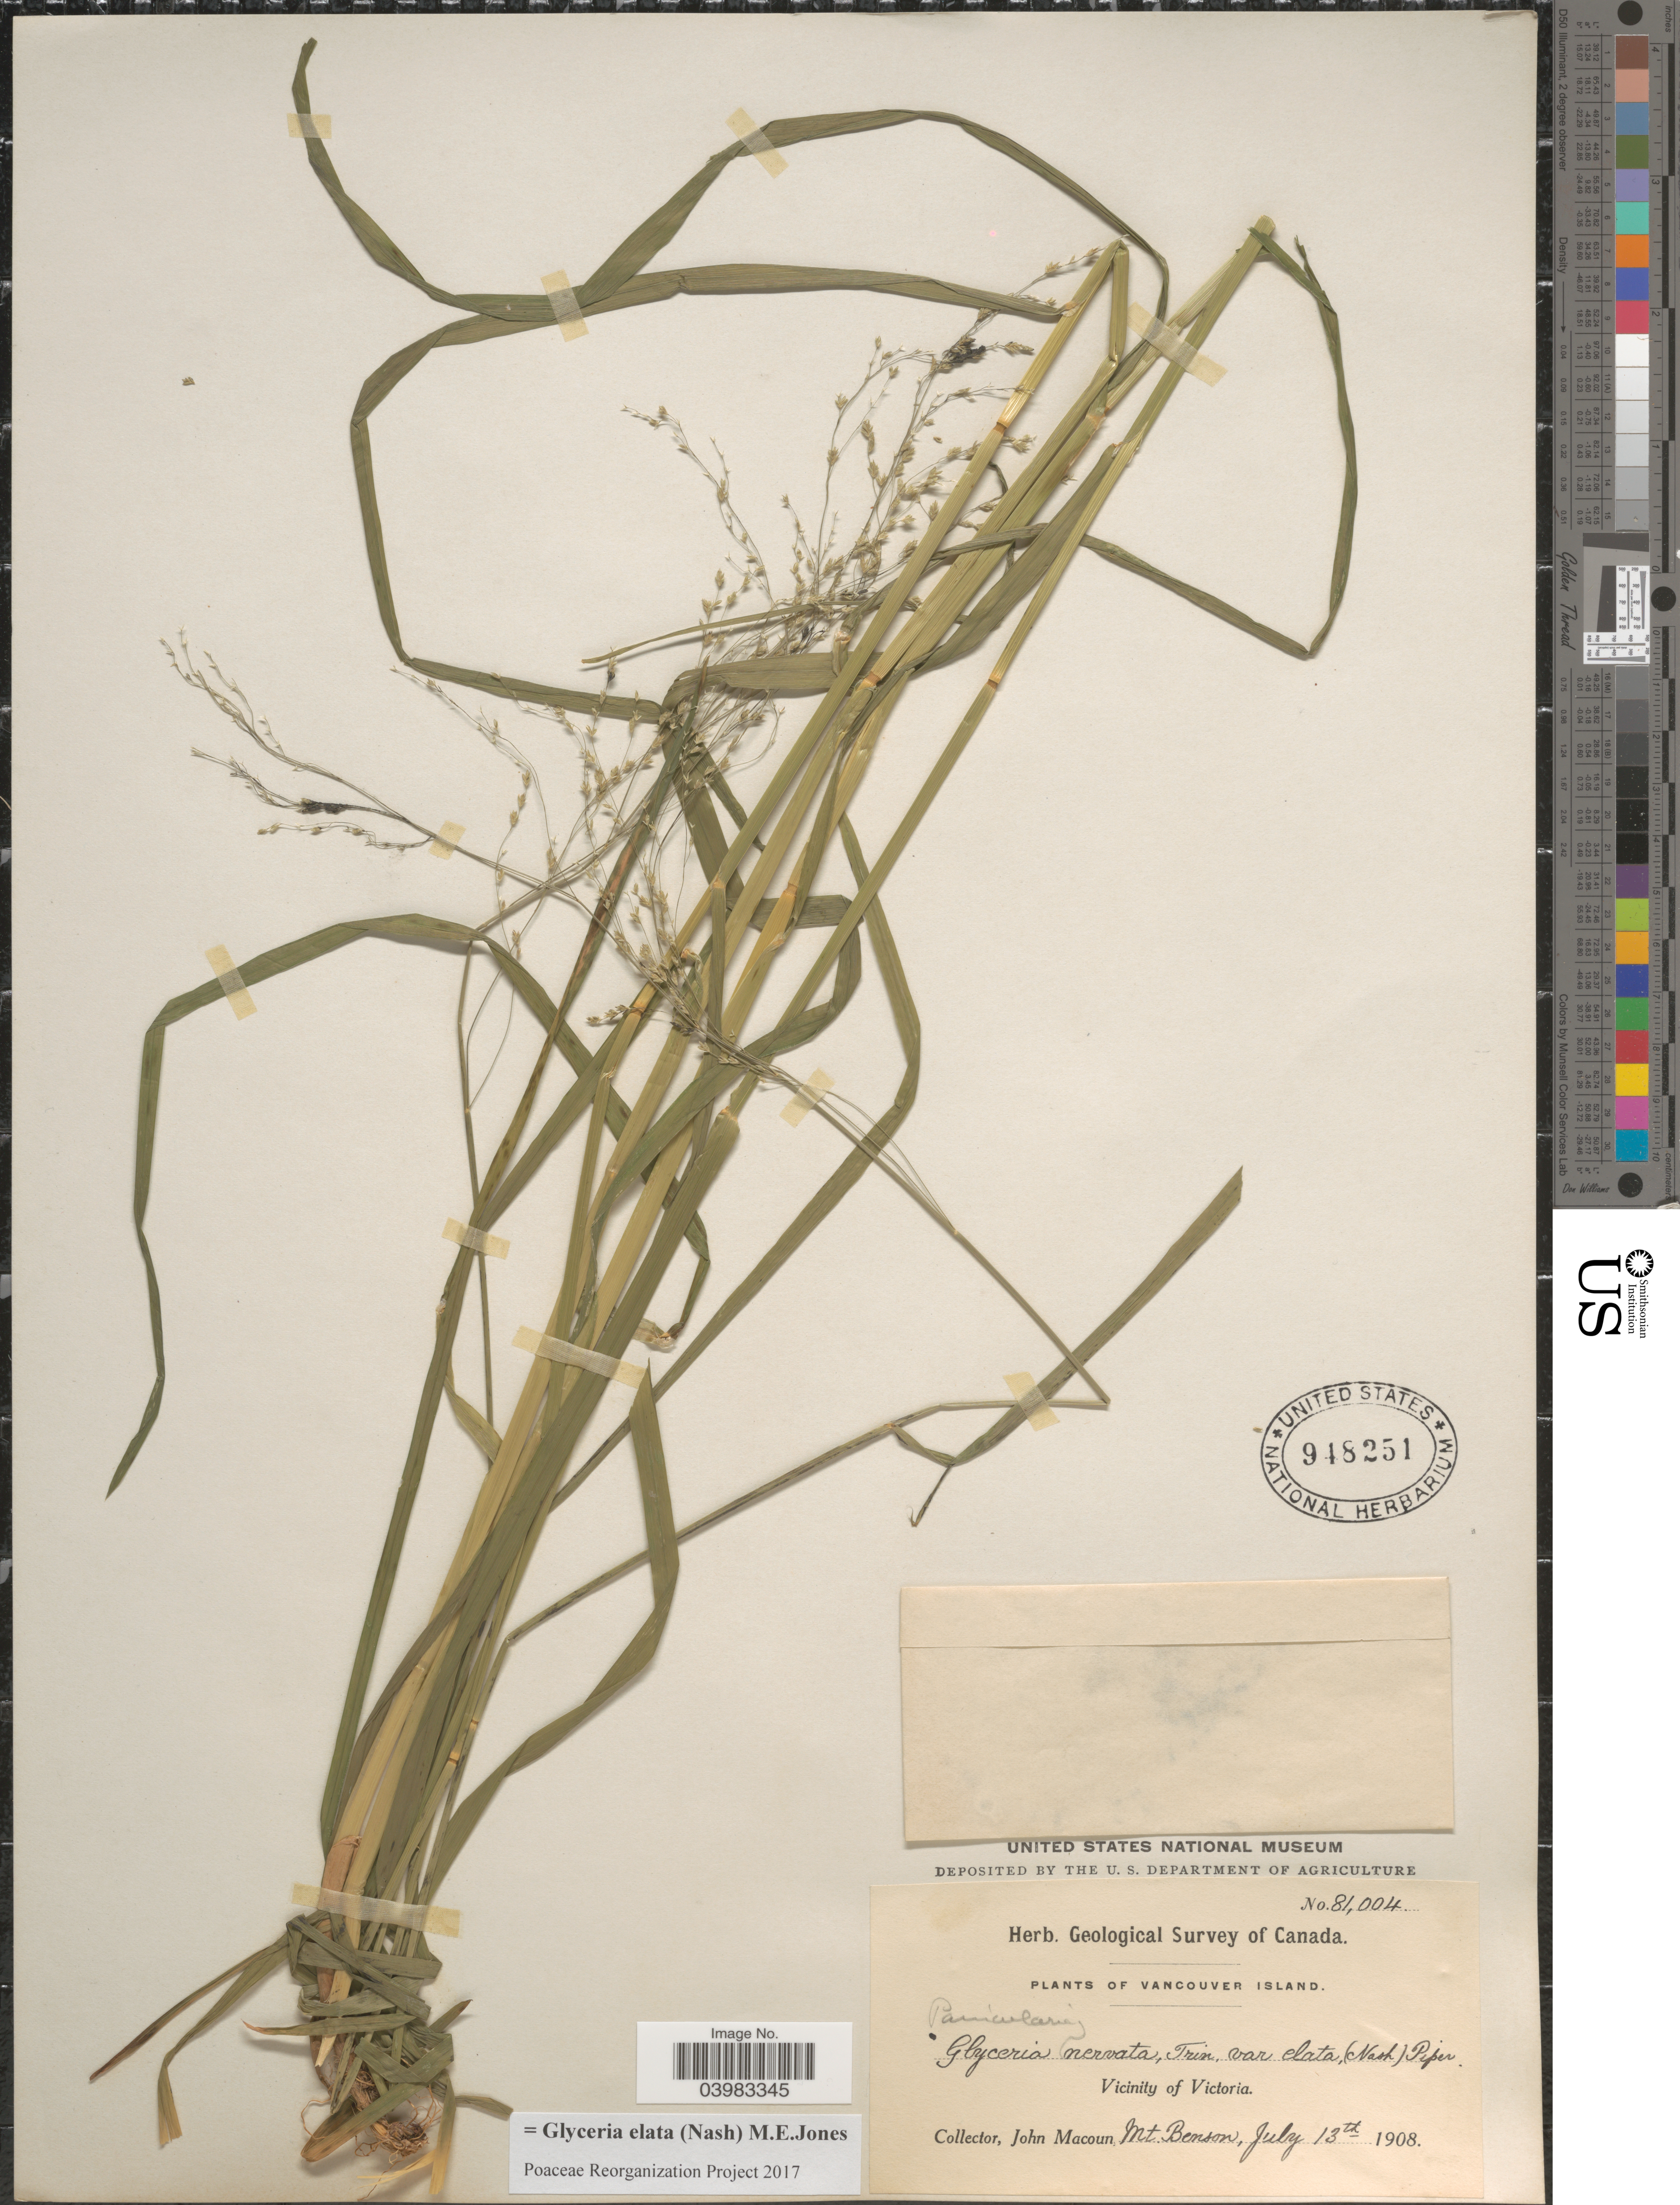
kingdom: Plantae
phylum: Tracheophyta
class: Liliopsida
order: Poales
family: Poaceae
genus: Glyceria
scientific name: Glyceria elata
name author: (Nash) M.E. Jones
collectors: J. Macoun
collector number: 81004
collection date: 1908-07-13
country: Canada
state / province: British Columbia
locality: Vancouver Island. Vicinity of Victoria. Mt. Benson.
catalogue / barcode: US 948251